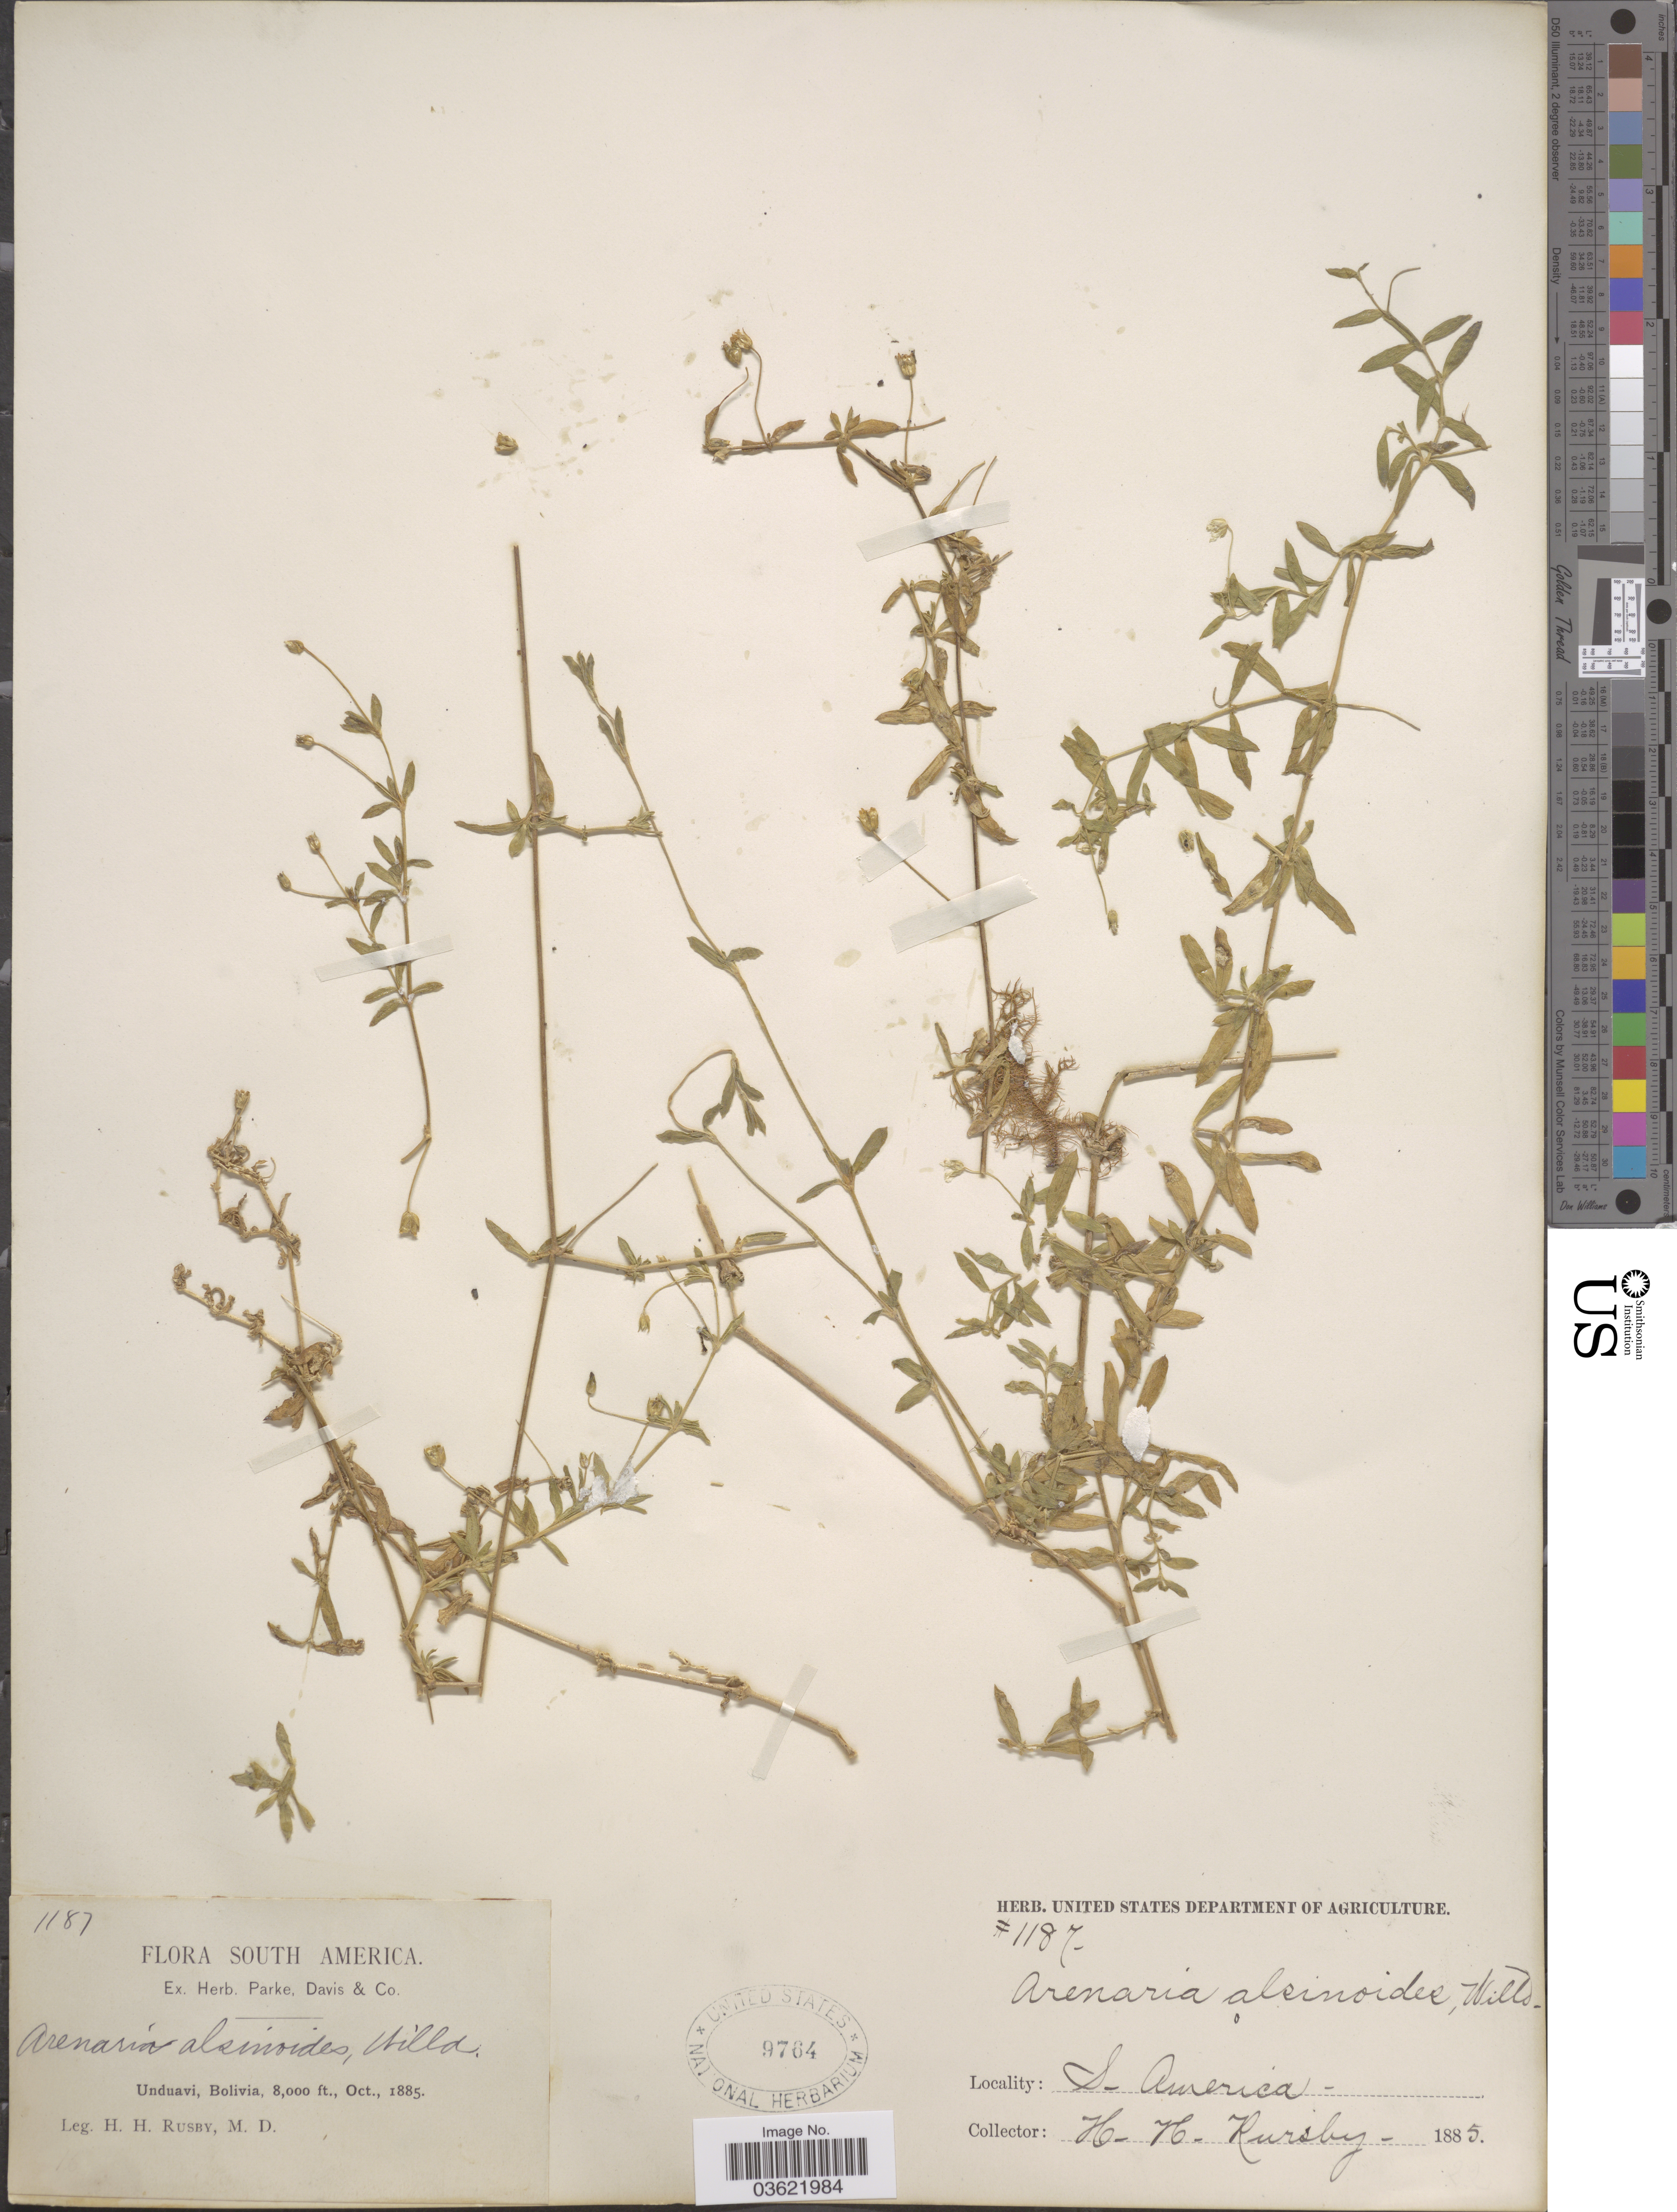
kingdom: Plantae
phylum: Tracheophyta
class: Magnoliopsida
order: Caryophyllales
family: Caryophyllaceae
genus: Arenaria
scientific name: Arenaria lanuginosa var. megalantha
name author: Rohrb.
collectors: H. H. Rusby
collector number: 1187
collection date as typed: Oct., 1885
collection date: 1885-10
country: Bolivia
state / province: La Paz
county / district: Nor Yungas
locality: Unduavi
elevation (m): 2438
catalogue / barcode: US 9764